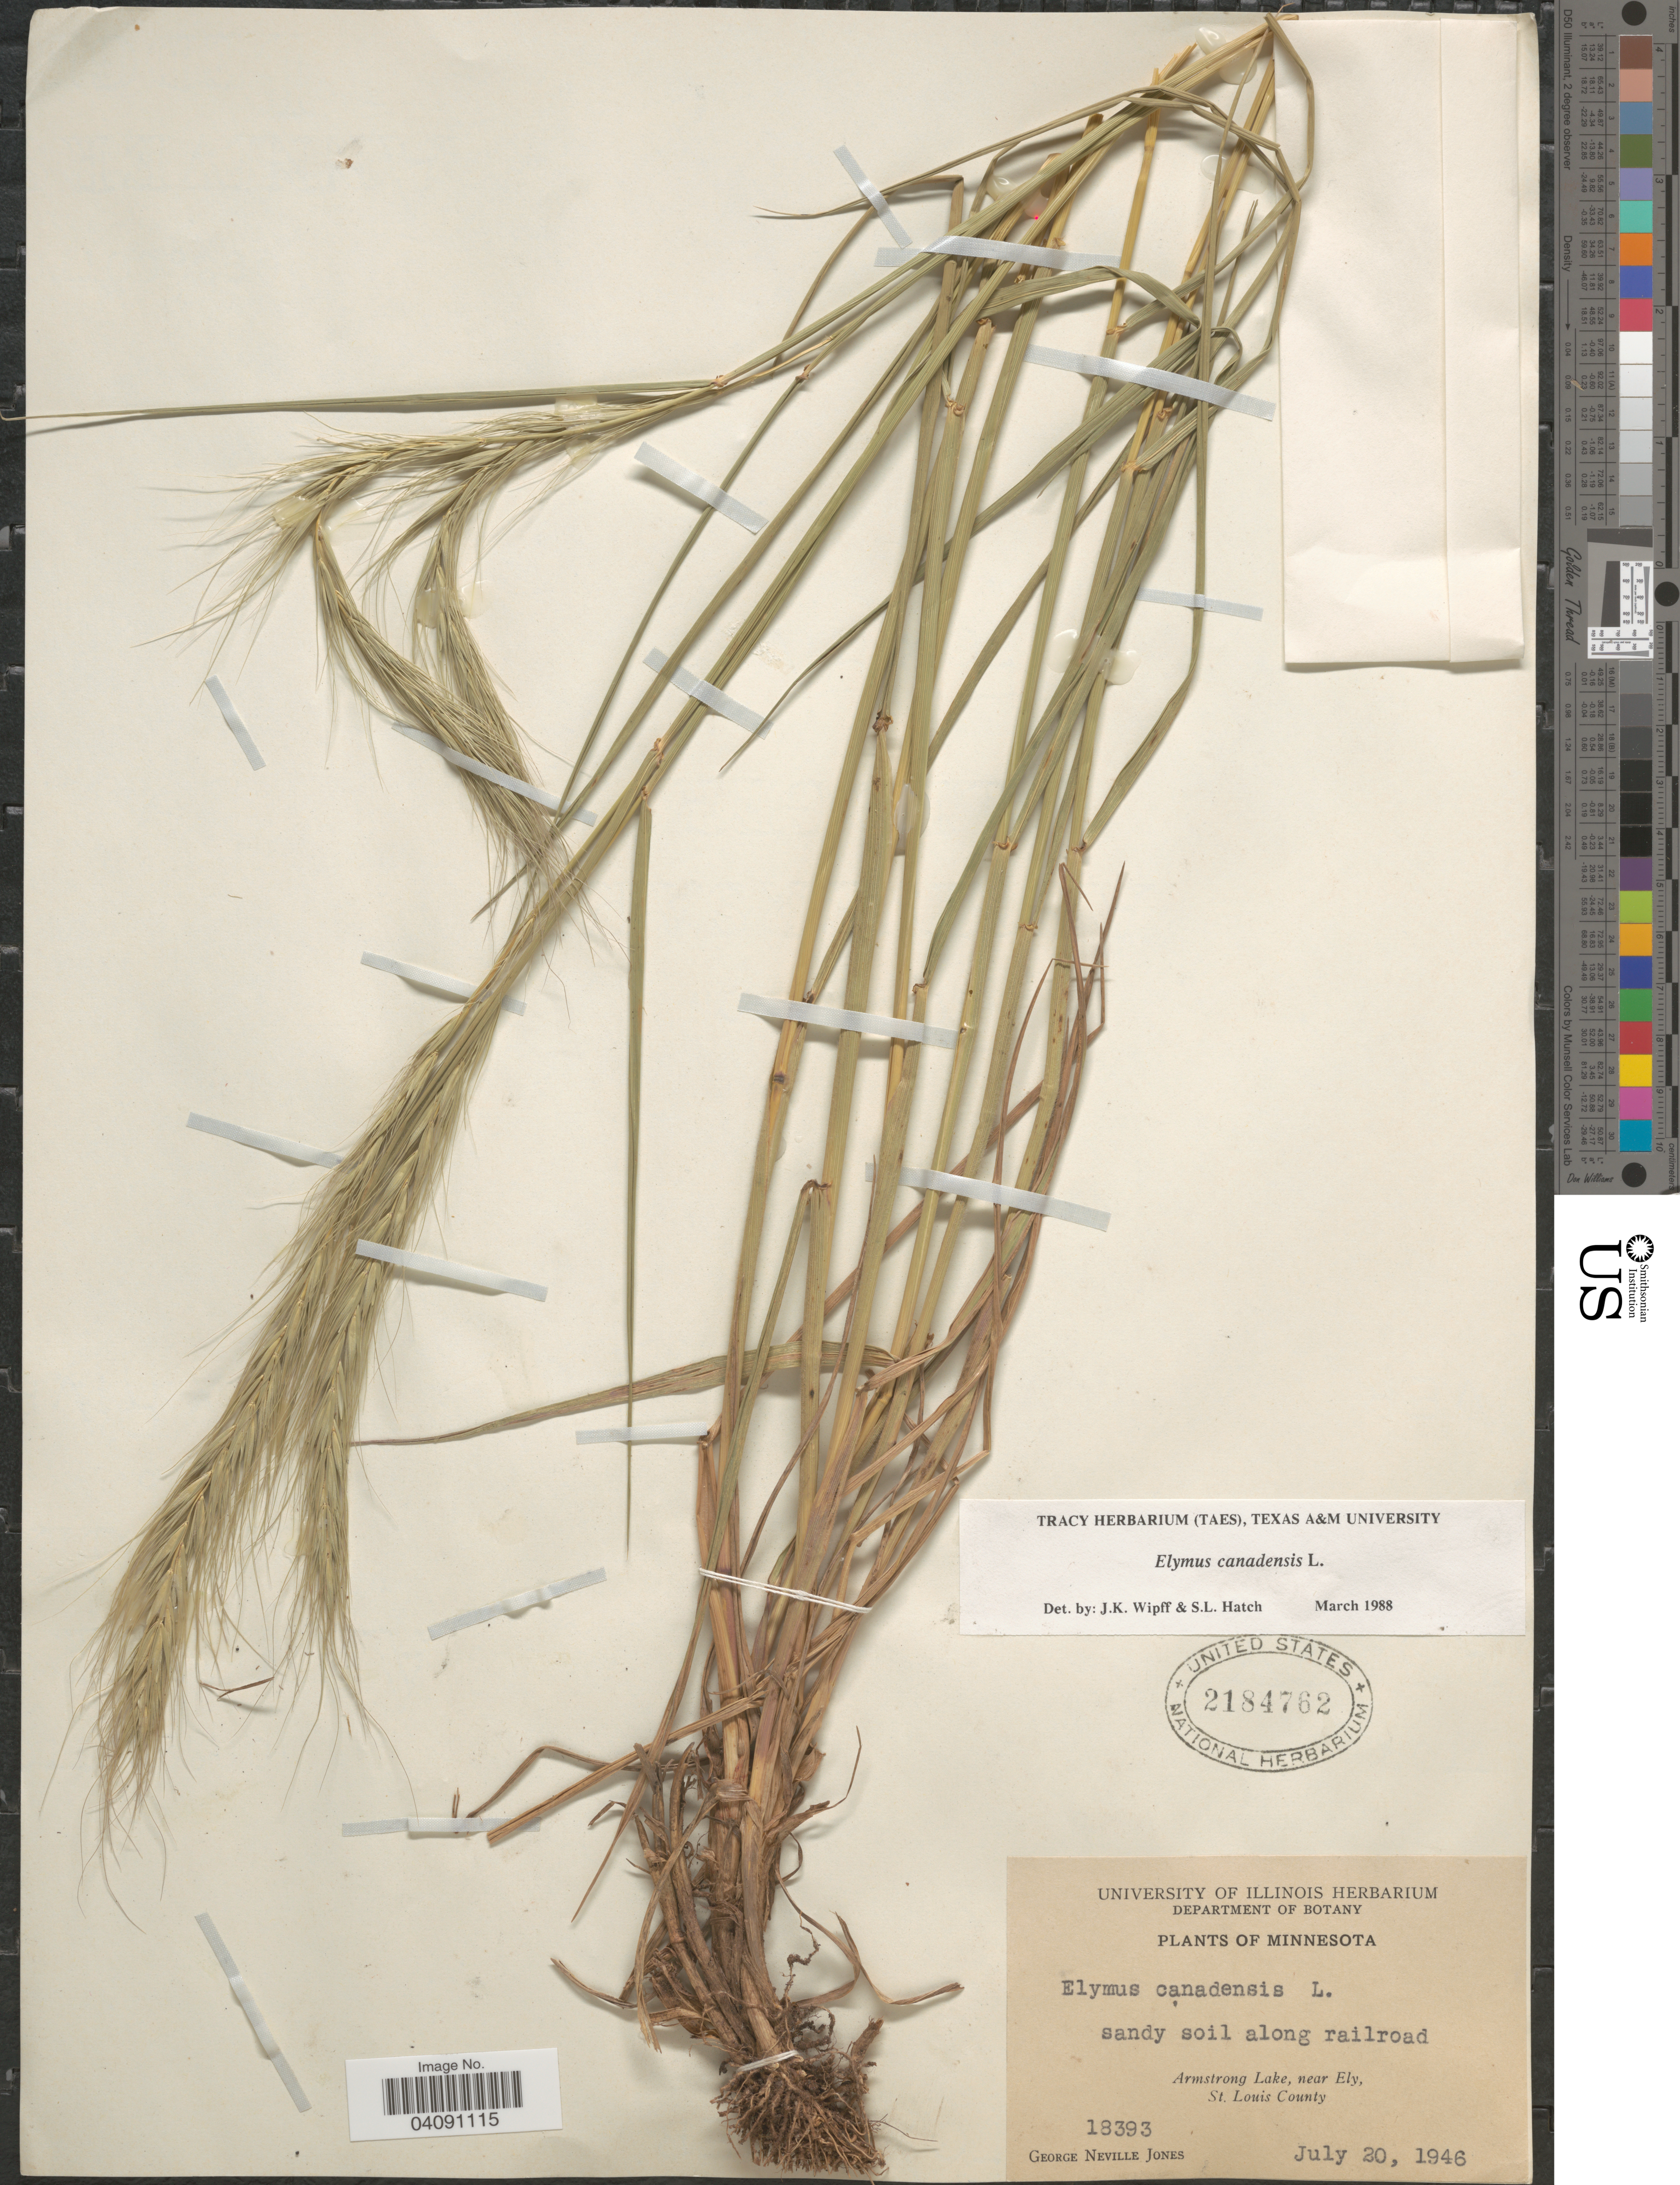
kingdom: Plantae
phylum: Tracheophyta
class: Liliopsida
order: Poales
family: Poaceae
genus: Elymus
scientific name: Elymus canadensis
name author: L.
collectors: G. N. Jones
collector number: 18393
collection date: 1946-07-20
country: United States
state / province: Minnesota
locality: Sandy soil along railroad. Armstrong Lake, near Ely, St. Louis County.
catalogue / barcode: US 2184762